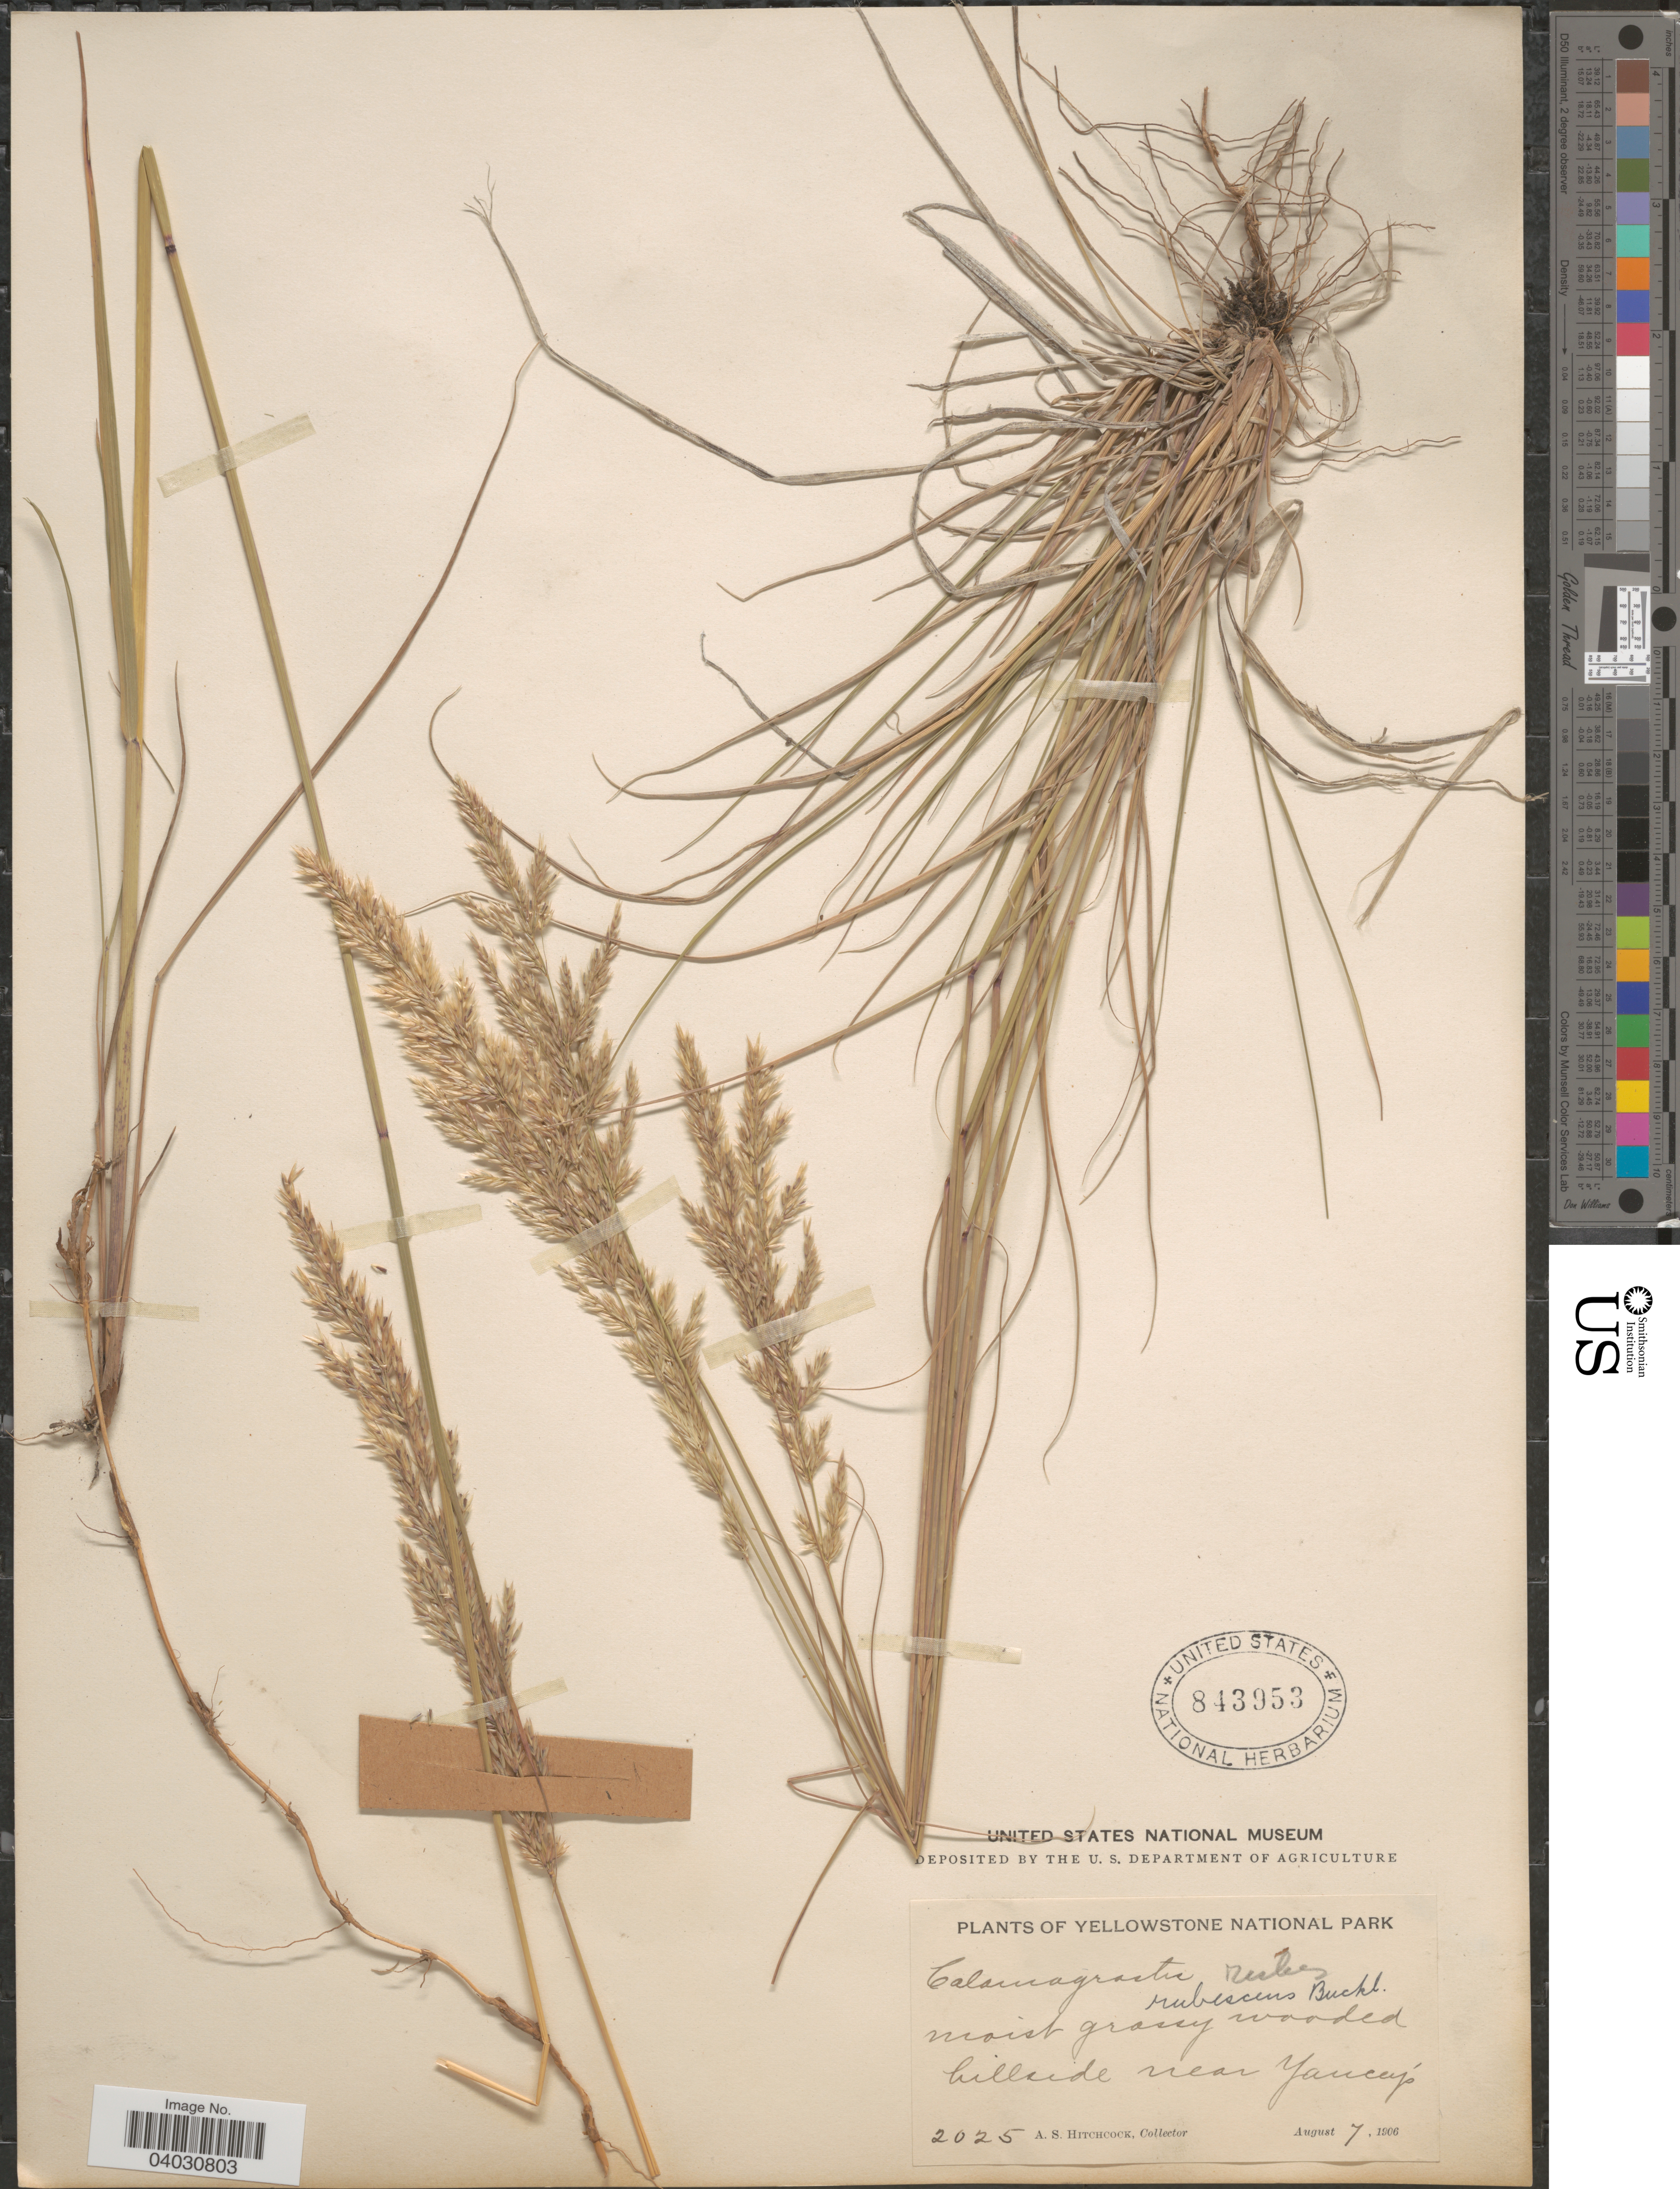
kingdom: Plantae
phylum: Tracheophyta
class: Liliopsida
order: Poales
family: Poaceae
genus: Calamagrostis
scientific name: Calamagrostis rubescens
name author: Buckley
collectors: A. S. Hitchcock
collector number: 2025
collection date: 1906-08-07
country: United States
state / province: Wyoming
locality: Yellowstone National Park. Hillside near Yancey's.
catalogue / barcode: US 843953